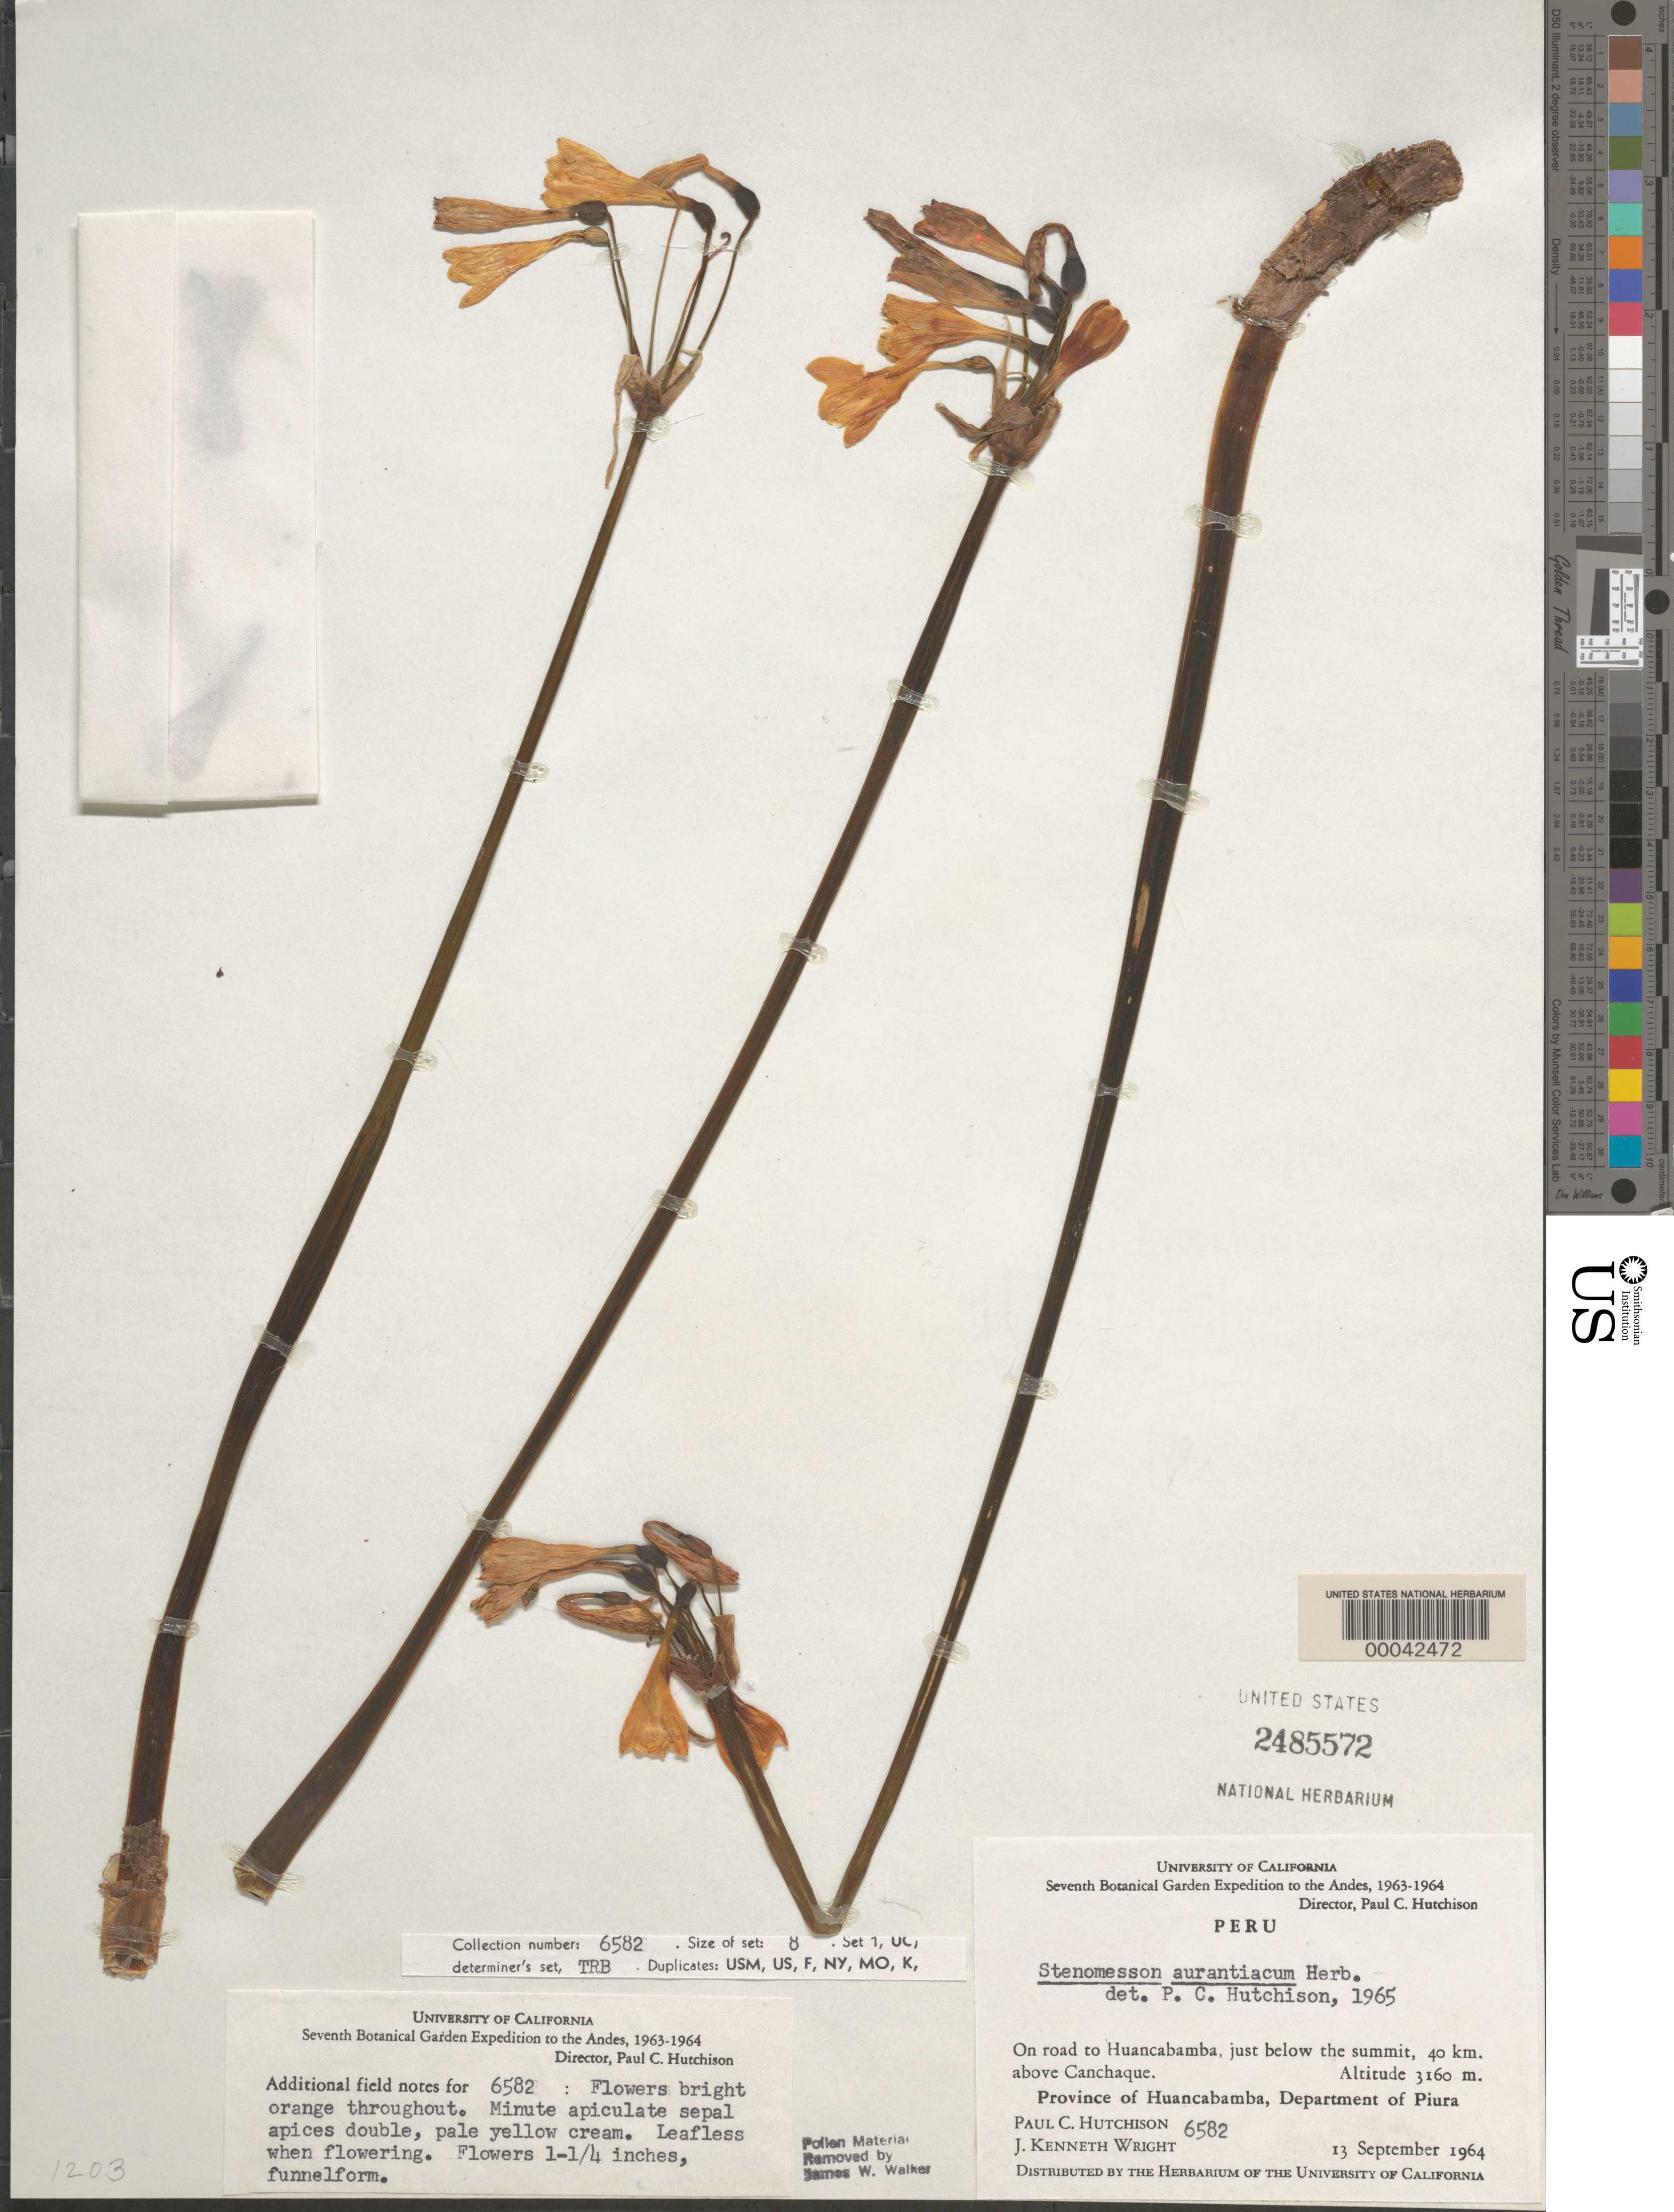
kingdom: Plantae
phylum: Tracheophyta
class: Liliopsida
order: Asparagales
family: Amaryllidaceae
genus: Stenomesson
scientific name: Stenomesson aurantiacum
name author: (Kunth) Herb.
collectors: P. C. Hutchison & J. K. Wright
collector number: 6582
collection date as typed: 13 Sep 1964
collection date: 1964-09-13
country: Peru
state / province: Piura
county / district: Huancabamba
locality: On road to huancabamba, just below the summit, 40 km above canchaque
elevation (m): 3160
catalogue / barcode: US 2485572